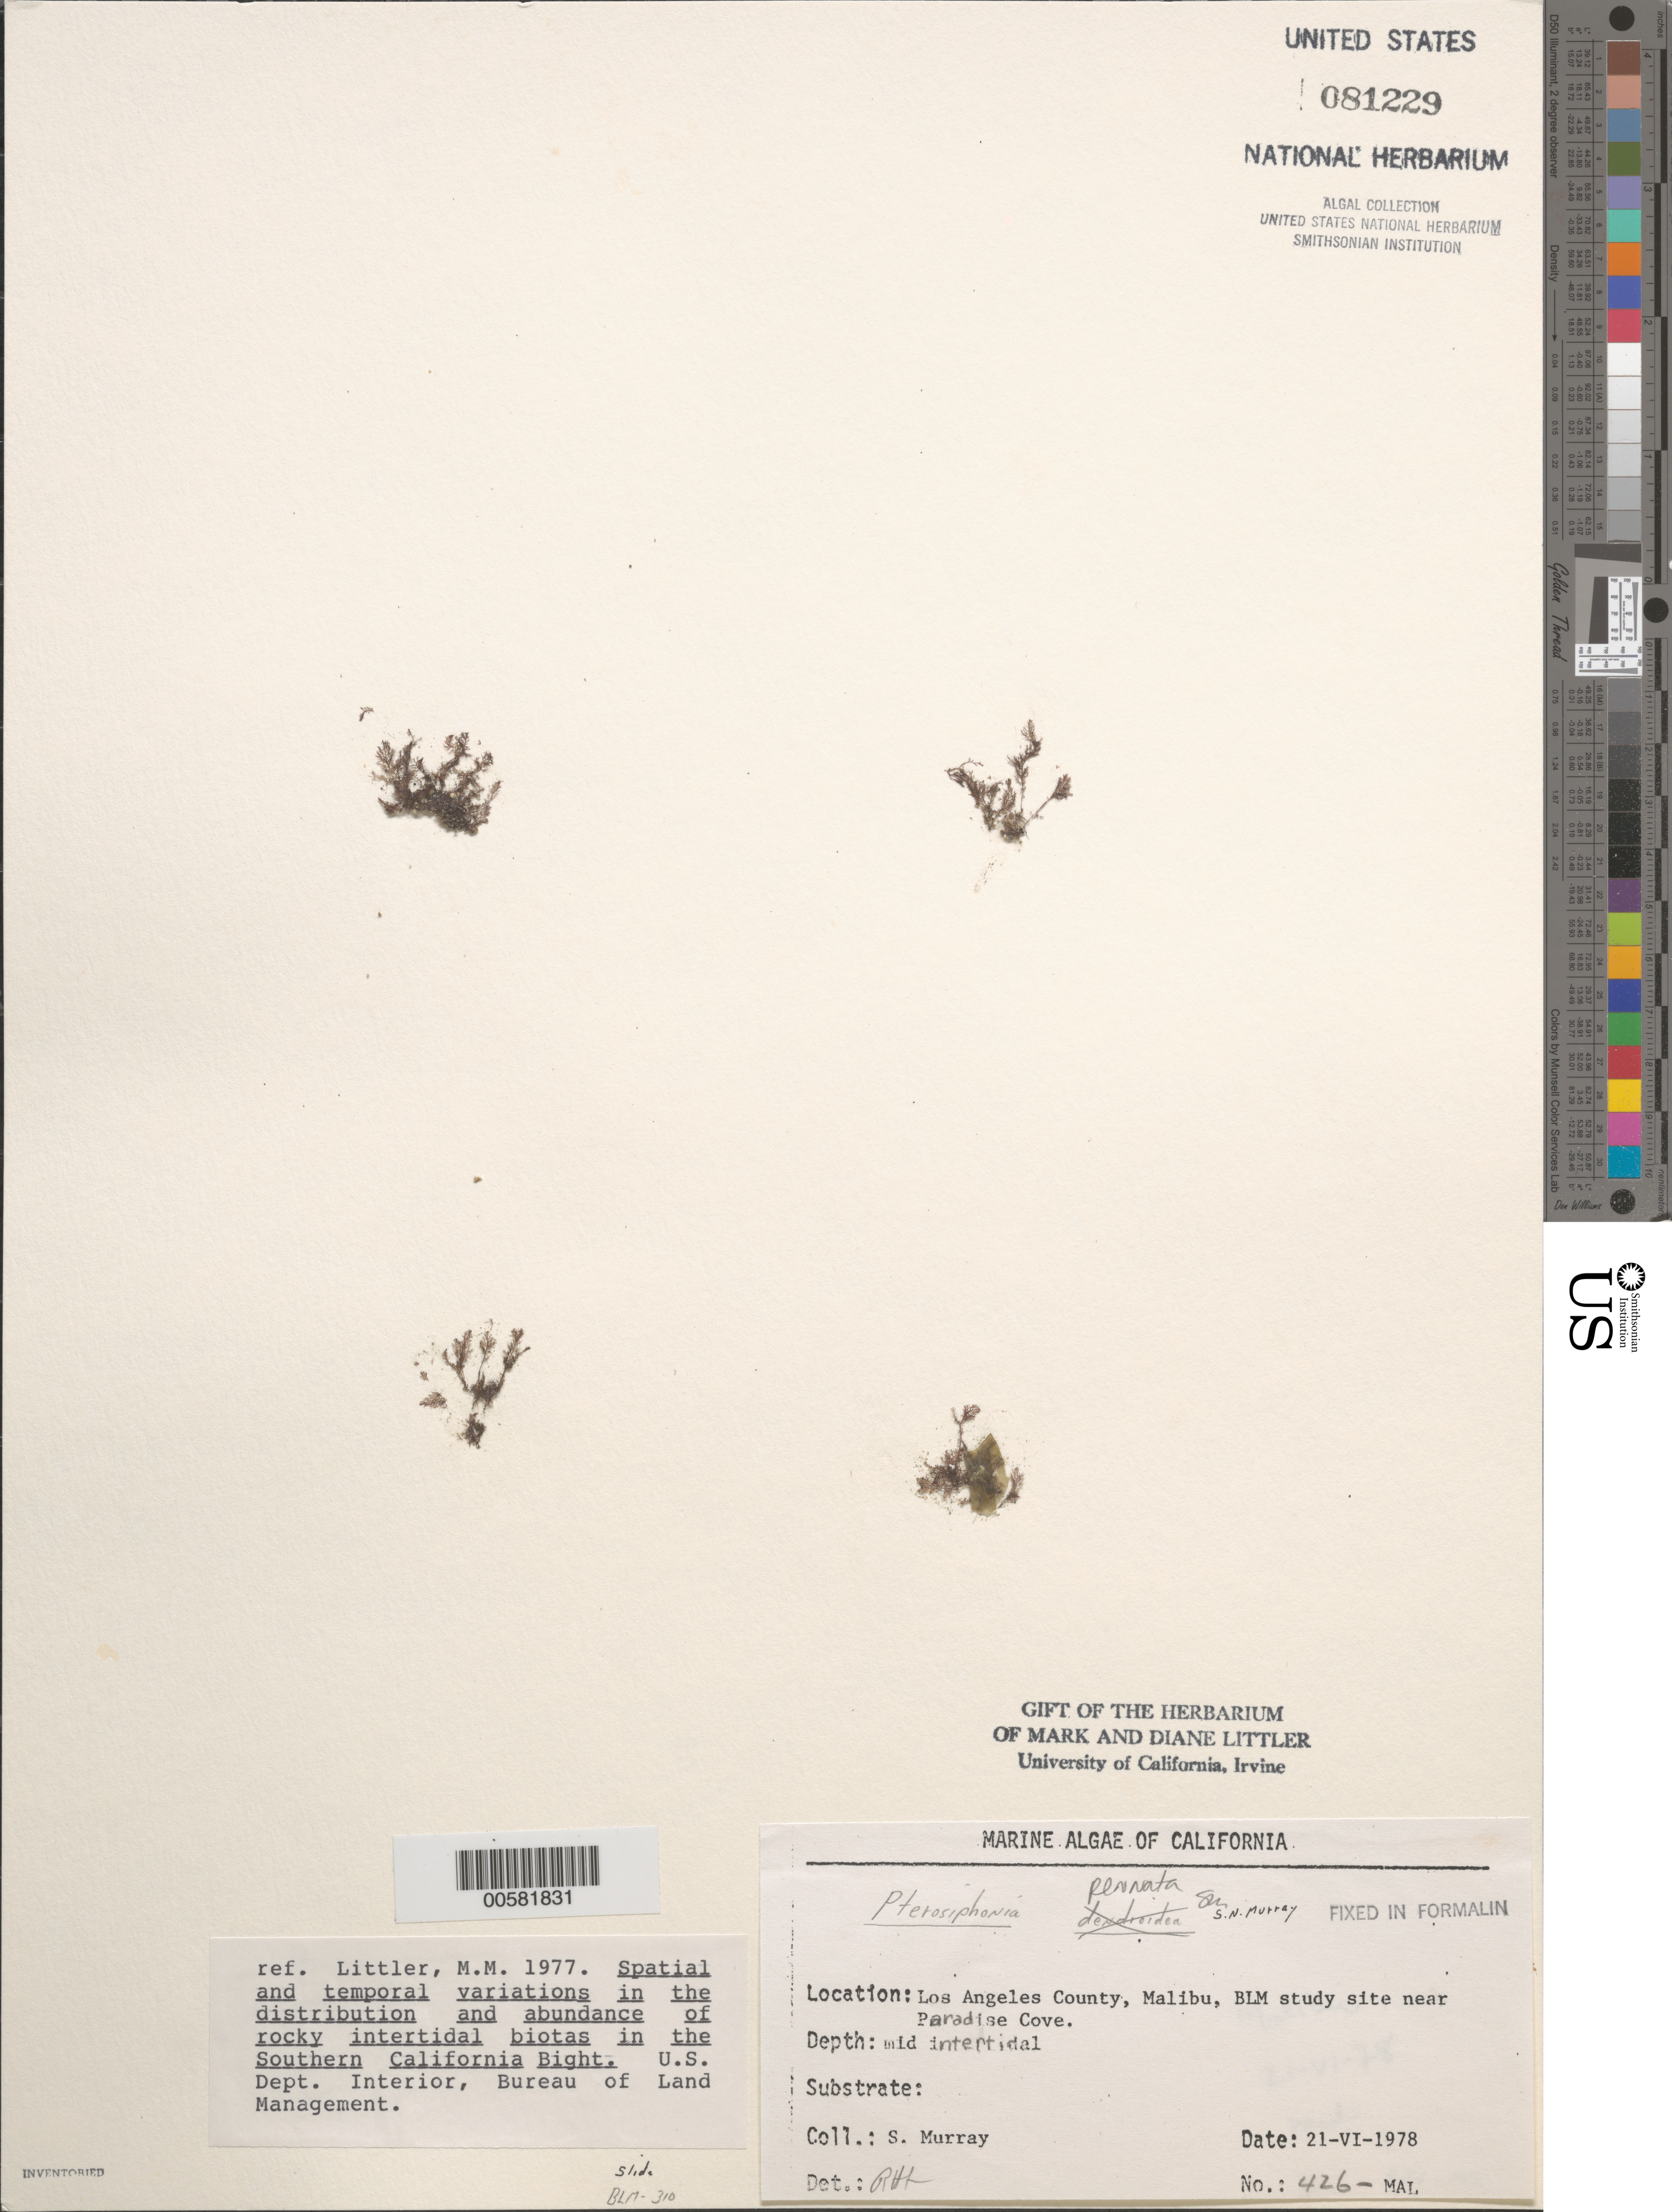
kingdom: Plantae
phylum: Rhodophyta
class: Florideophyceae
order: Ceramiales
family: Rhodomelaceae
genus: Xiphosiphonia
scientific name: Xiphosiphonia pennata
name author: (C. Agardh) Savoie & G.W. Saunders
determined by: Algae name updating Project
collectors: S. N. Murray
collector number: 426-mal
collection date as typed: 21 Jun 1978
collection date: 1978-06-21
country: United States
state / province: California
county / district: Los Angeles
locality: Malibu, near Paradise Cove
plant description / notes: BLM-SOCALBIGHT Rocky Intertidal Survey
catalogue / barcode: US 81229